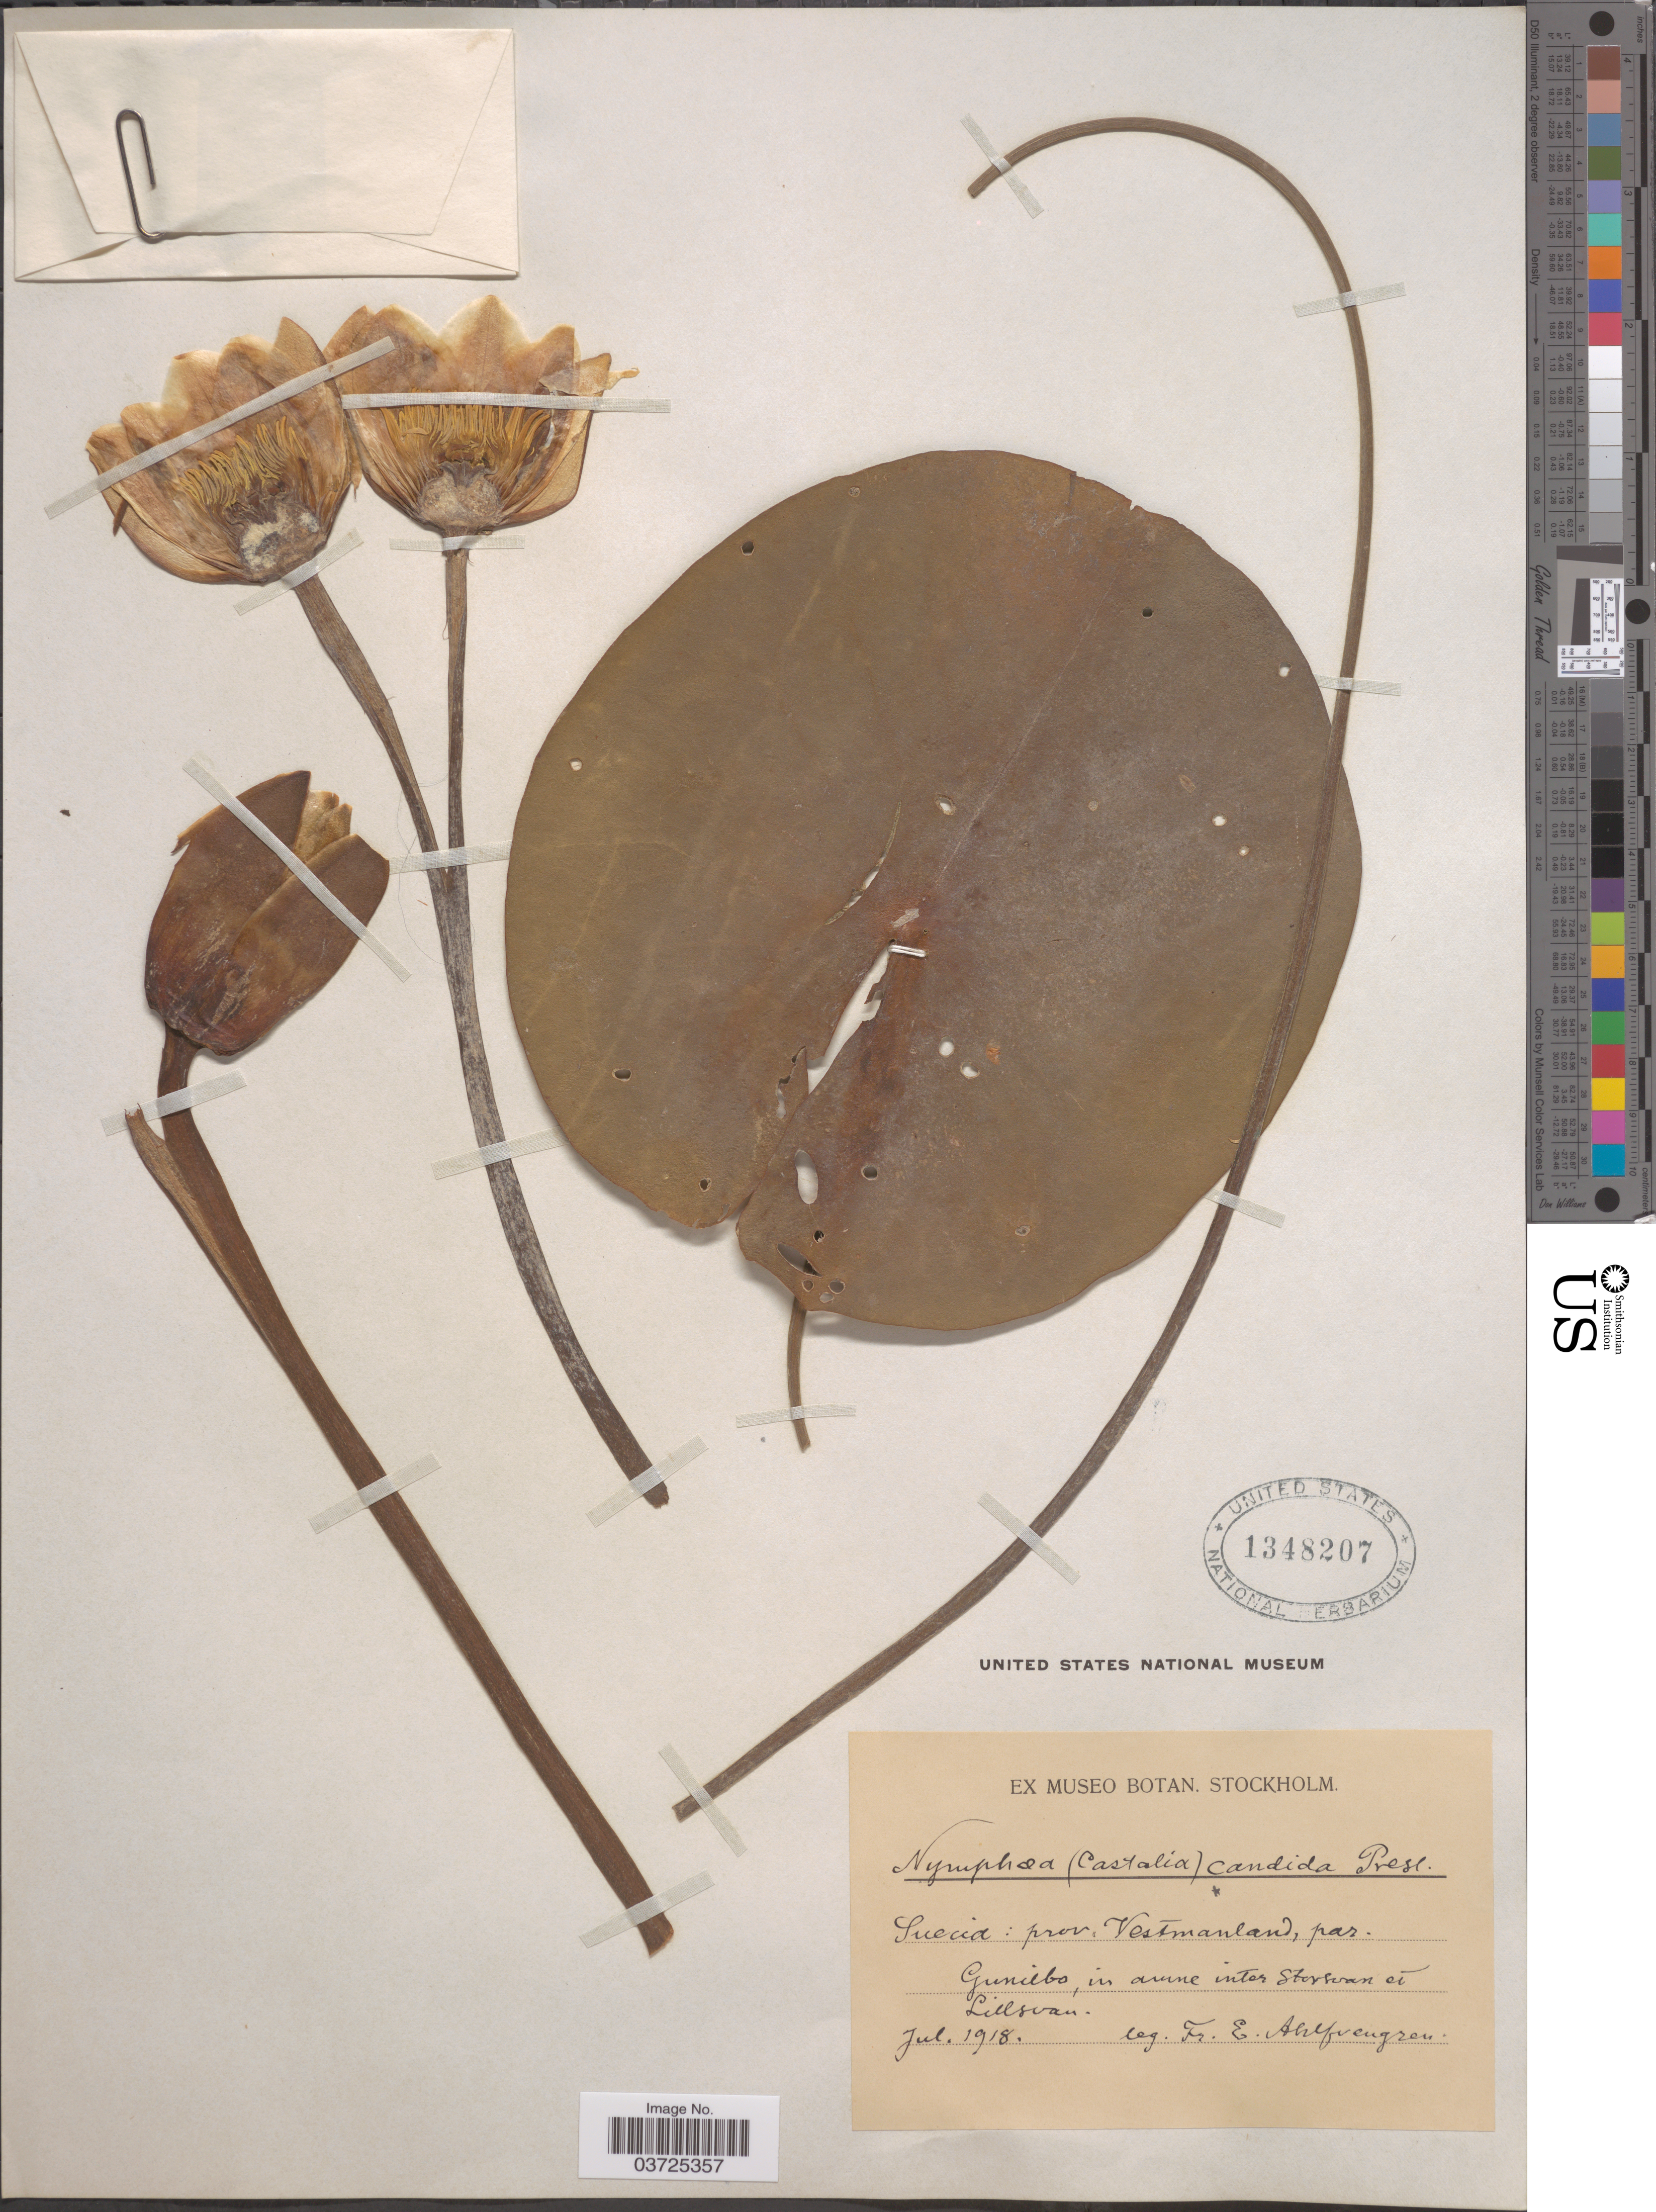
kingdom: Plantae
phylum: Tracheophyta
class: Magnoliopsida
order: Nymphaeales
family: Nymphaeaceae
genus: Nymphaea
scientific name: Nymphaea candida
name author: J. Presl & C. Presl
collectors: E. Ahlfrengren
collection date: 1918-07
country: Sweden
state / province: Vastmanland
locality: Suecia: Prov. Vestmanland, par. Gunilbo, in amne inter Stersvan eí Lillsvan.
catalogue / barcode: US 1348207